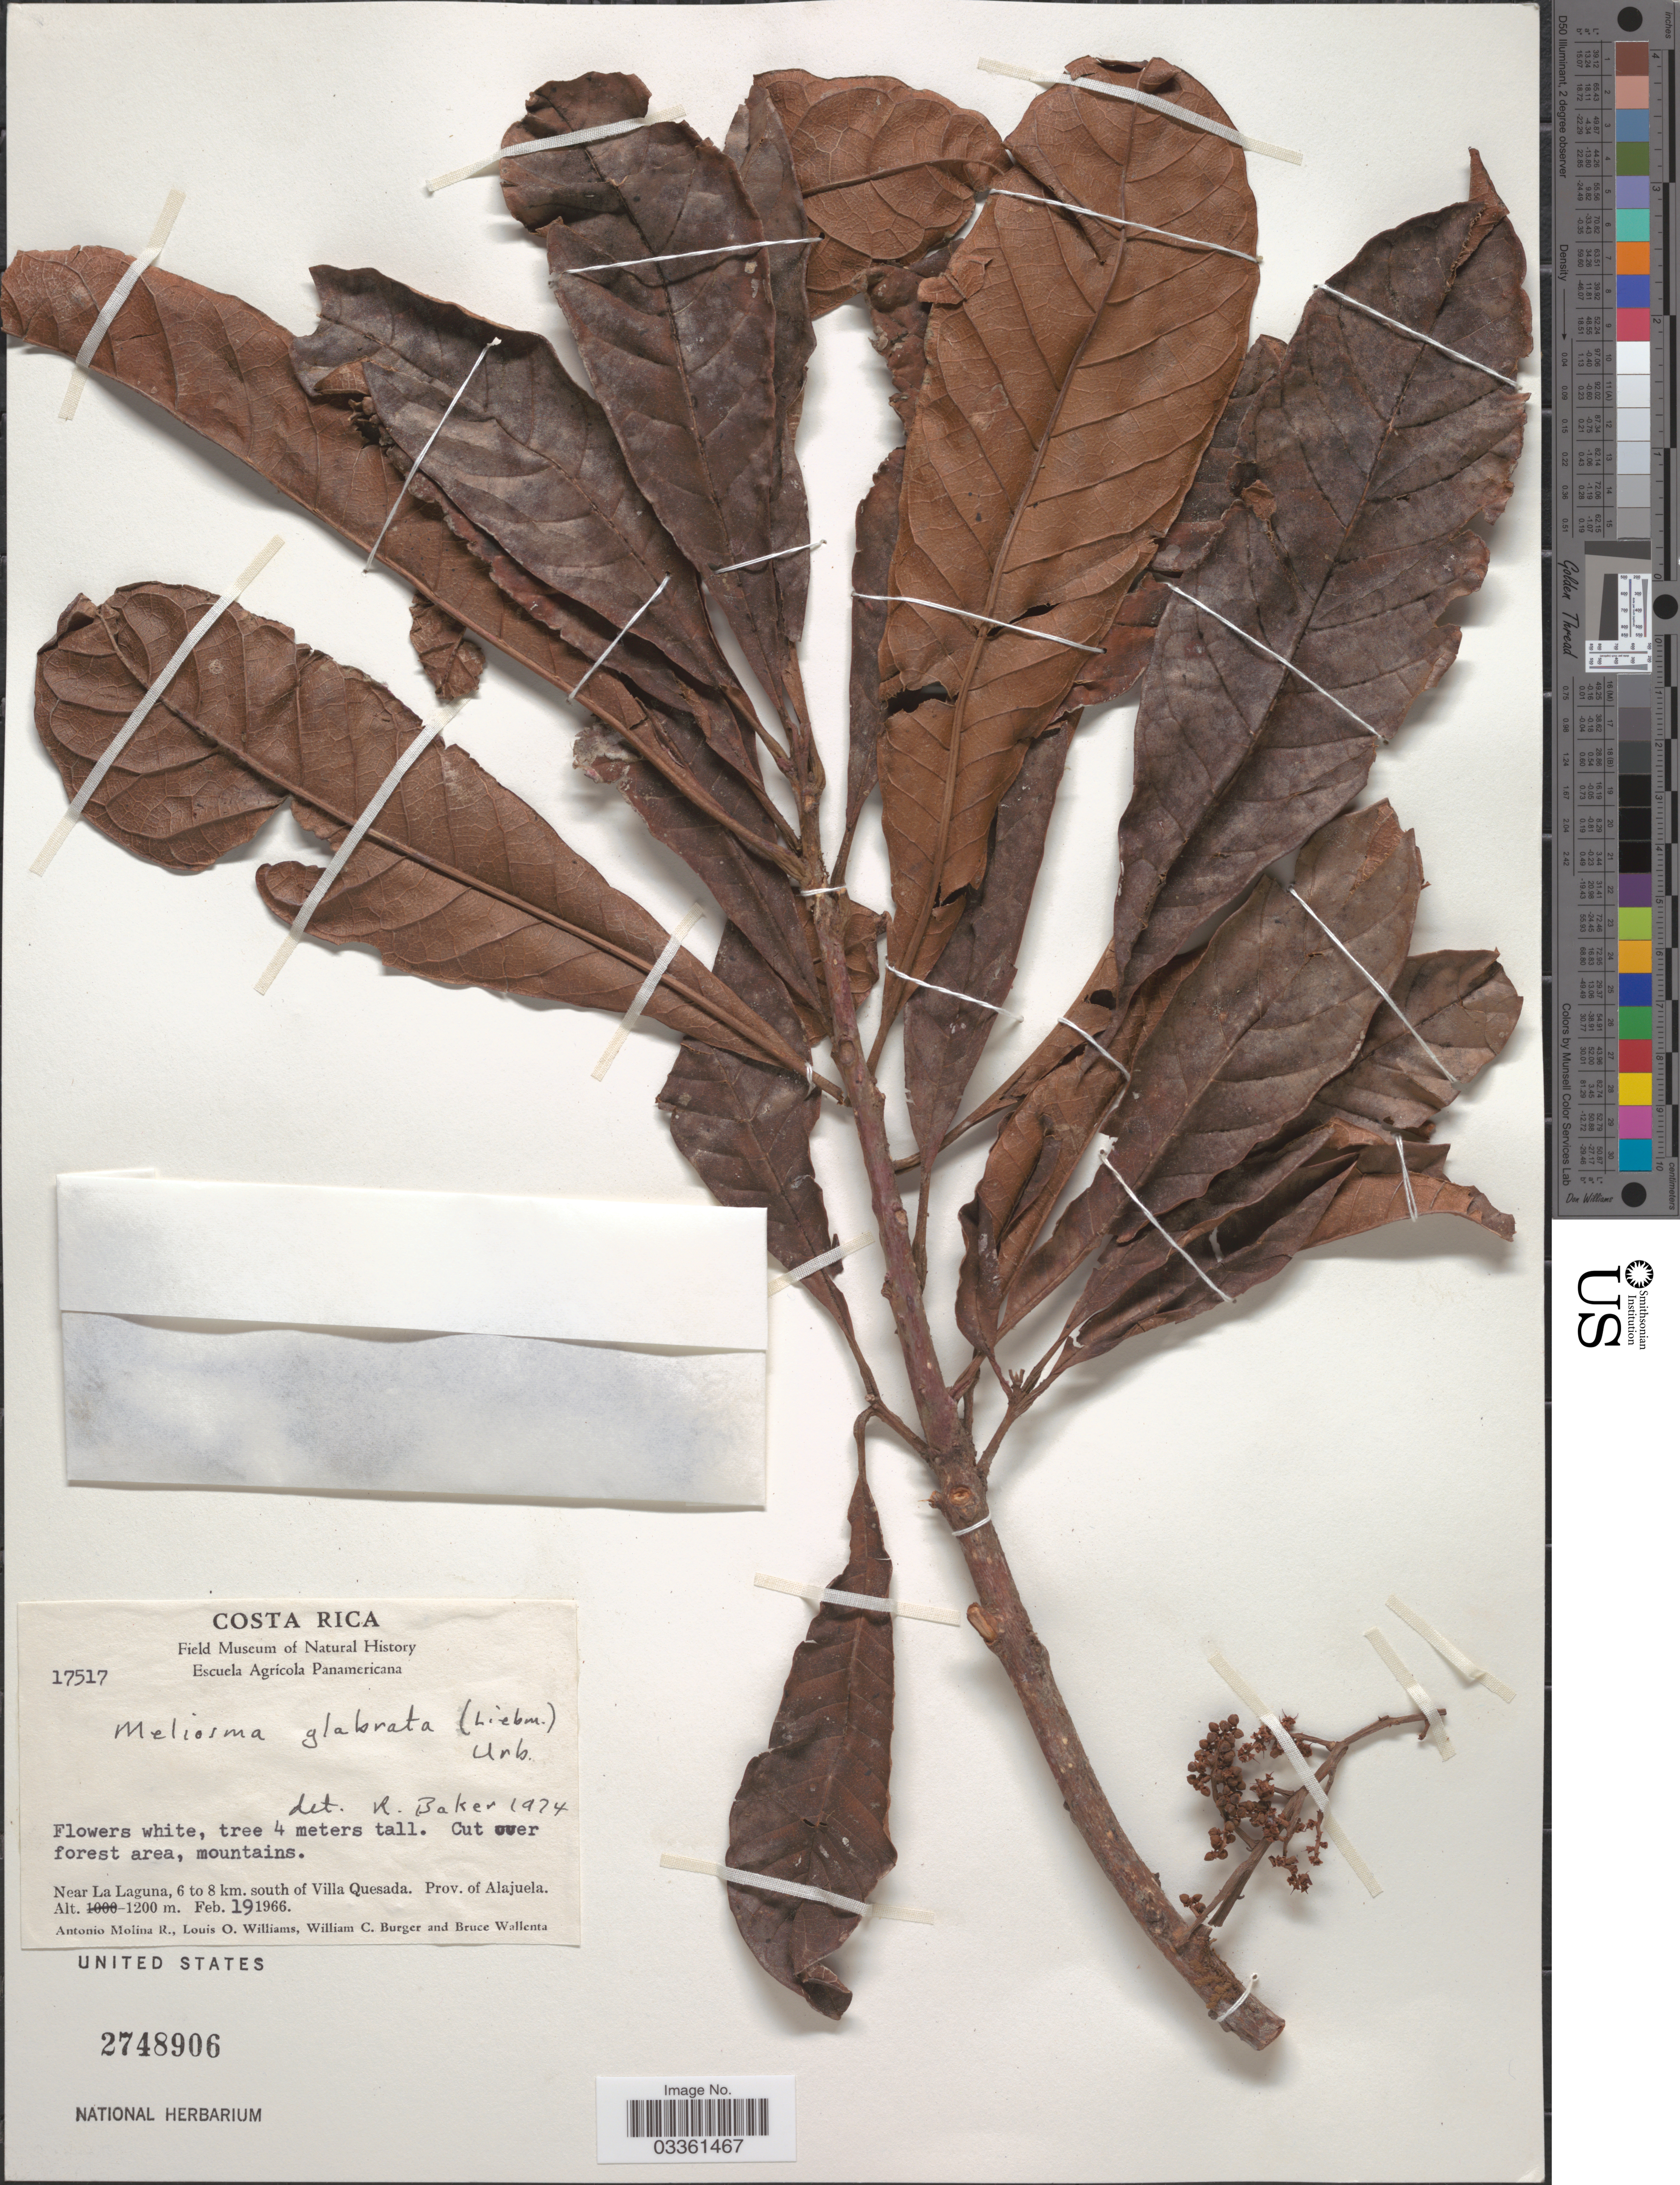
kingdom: Plantae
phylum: Tracheophyta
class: Magnoliopsida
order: Proteales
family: Sabiaceae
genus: Meliosma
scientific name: Meliosma glabrata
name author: (Liebm.) Urb.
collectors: A. Molina R., L. O. Williams, W. Burger & B. Wallenta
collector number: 17517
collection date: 1966-02-19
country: Costa Rica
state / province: Alajuela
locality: Cut over forest area, mountains. Near La Laguna, 6 to 8 km. south of Villa Quesada.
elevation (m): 1200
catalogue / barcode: US 2748906